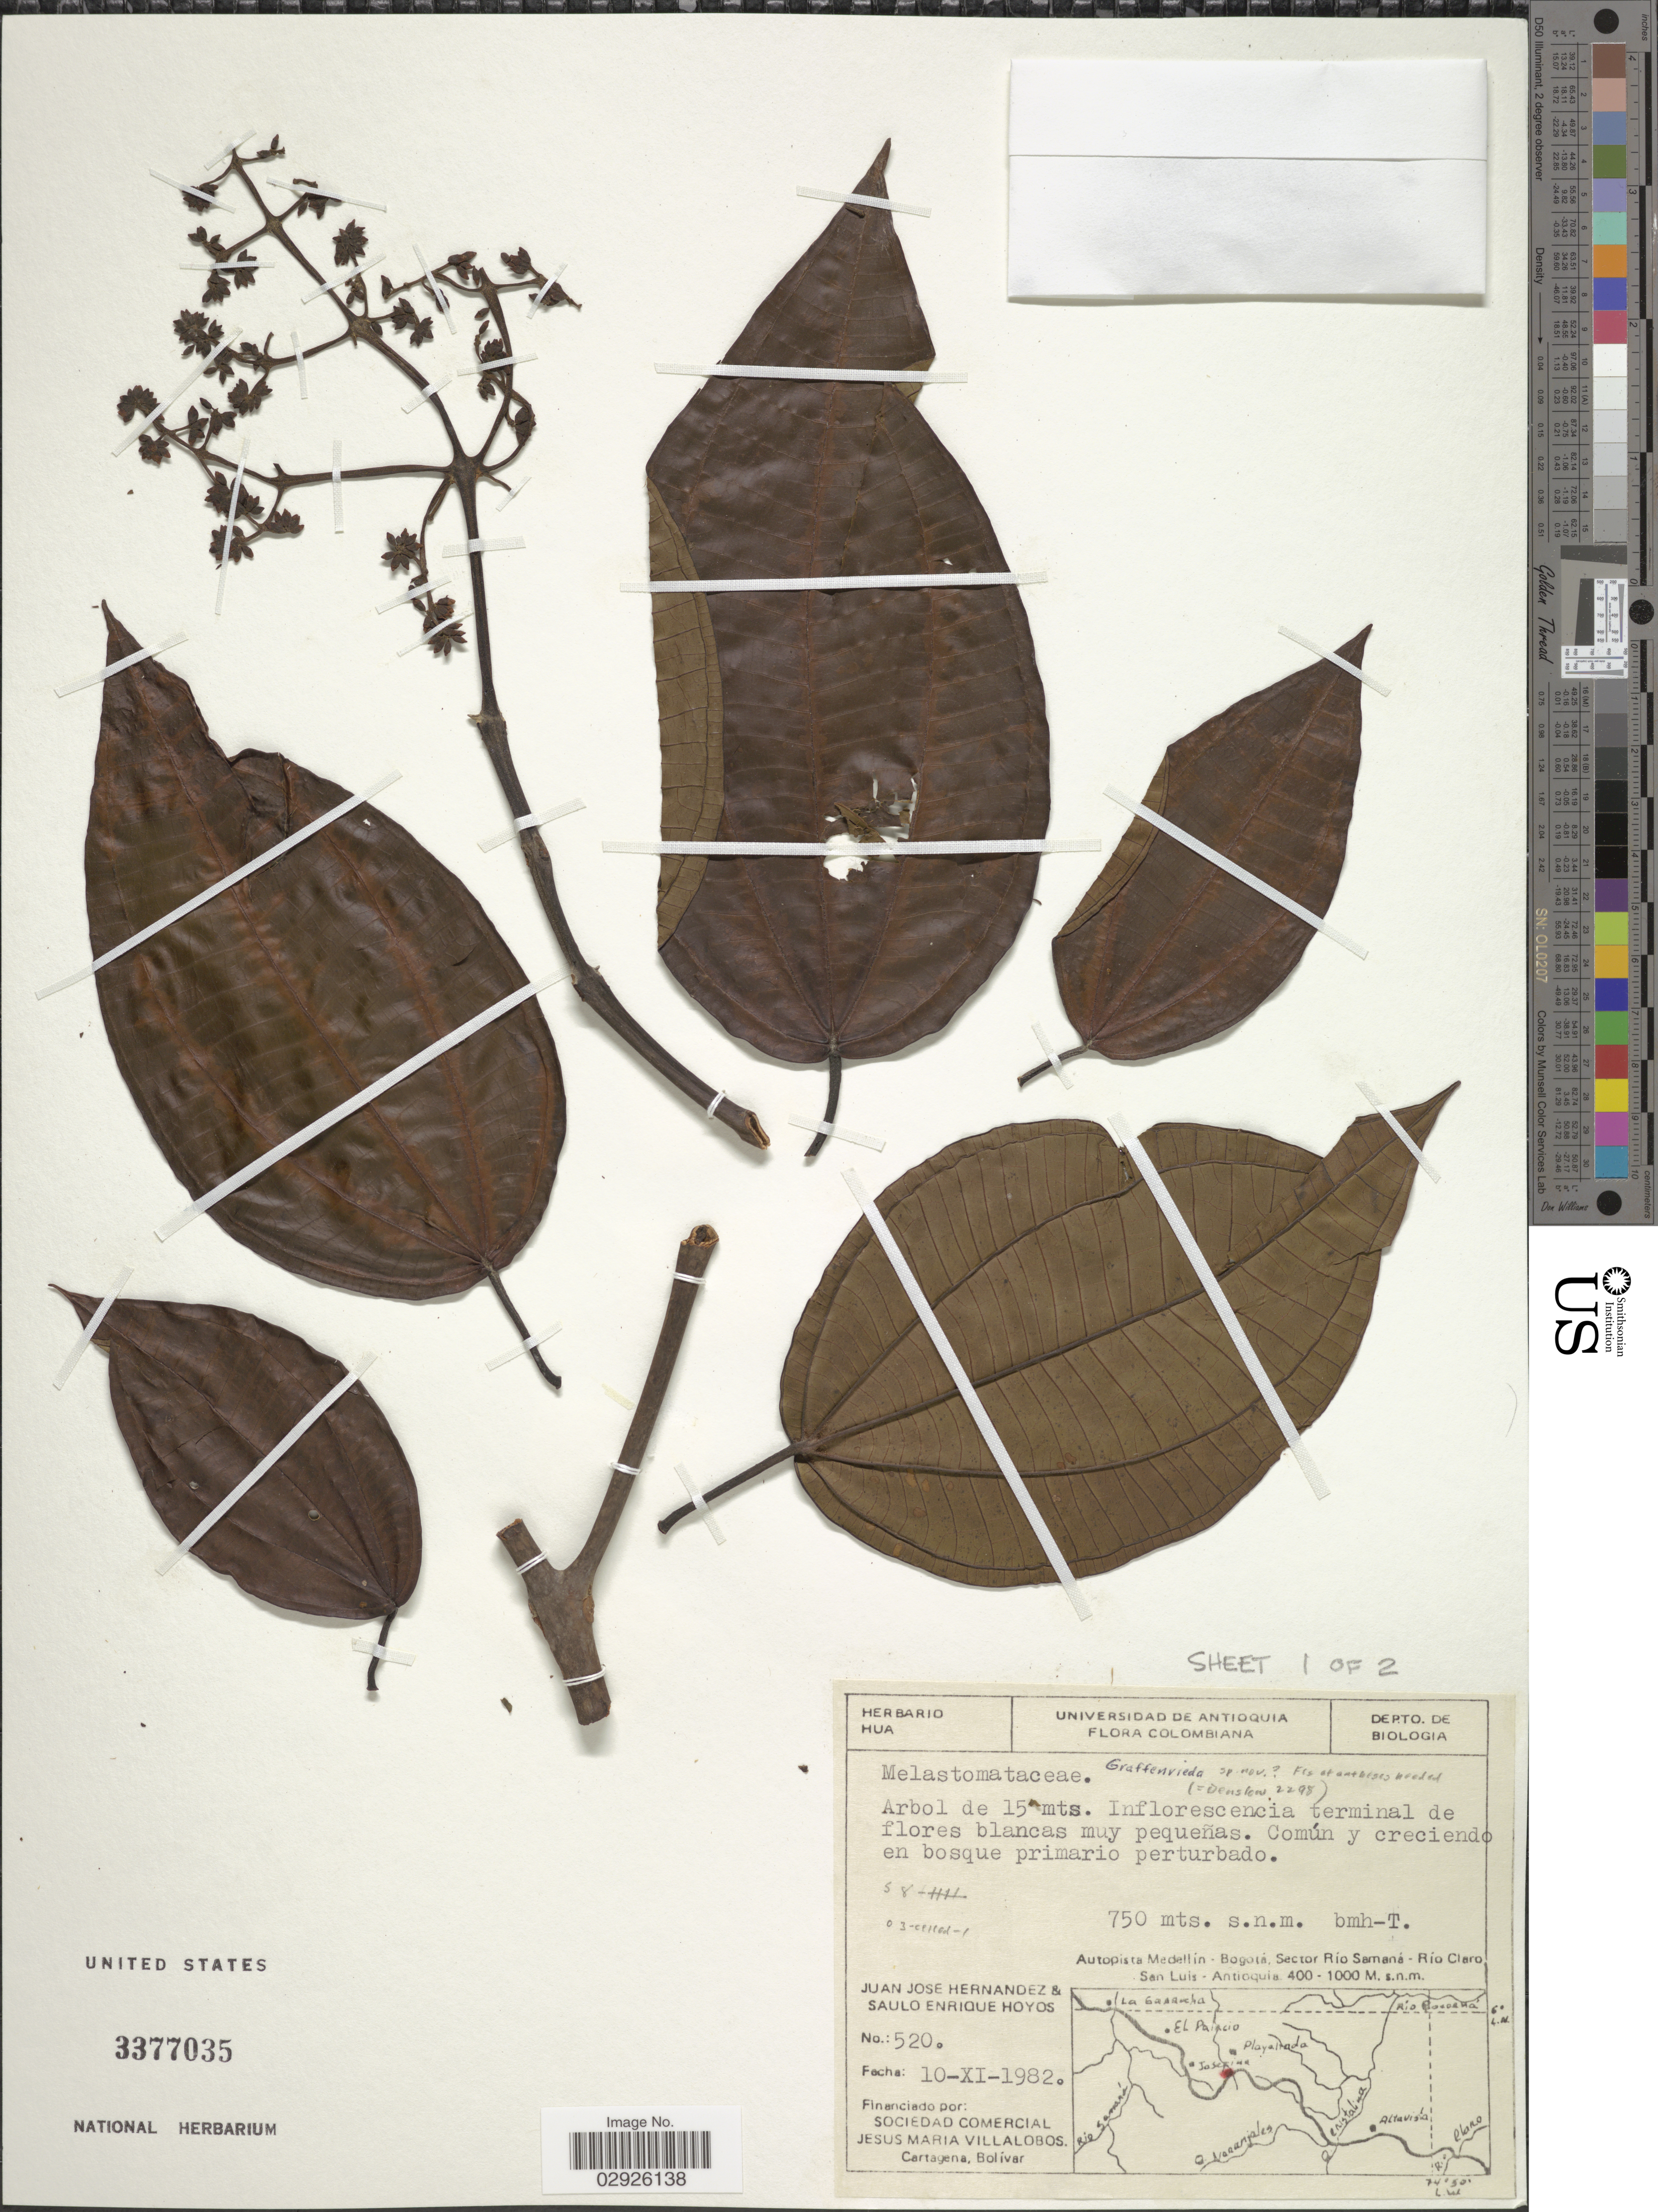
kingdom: Plantae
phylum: Tracheophyta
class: Magnoliopsida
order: Myrtales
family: Melastomataceae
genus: Graffenrieda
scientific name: Graffenrieda sp.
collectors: J. J. Hernandez & S. E. Hoyos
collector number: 520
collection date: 1982-11-10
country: Colombia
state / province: Antioquia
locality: Autopista Nedellín - Bogotá, Sector Río Samaná - Río Claro. San Luis.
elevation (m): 750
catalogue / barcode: US 3377035